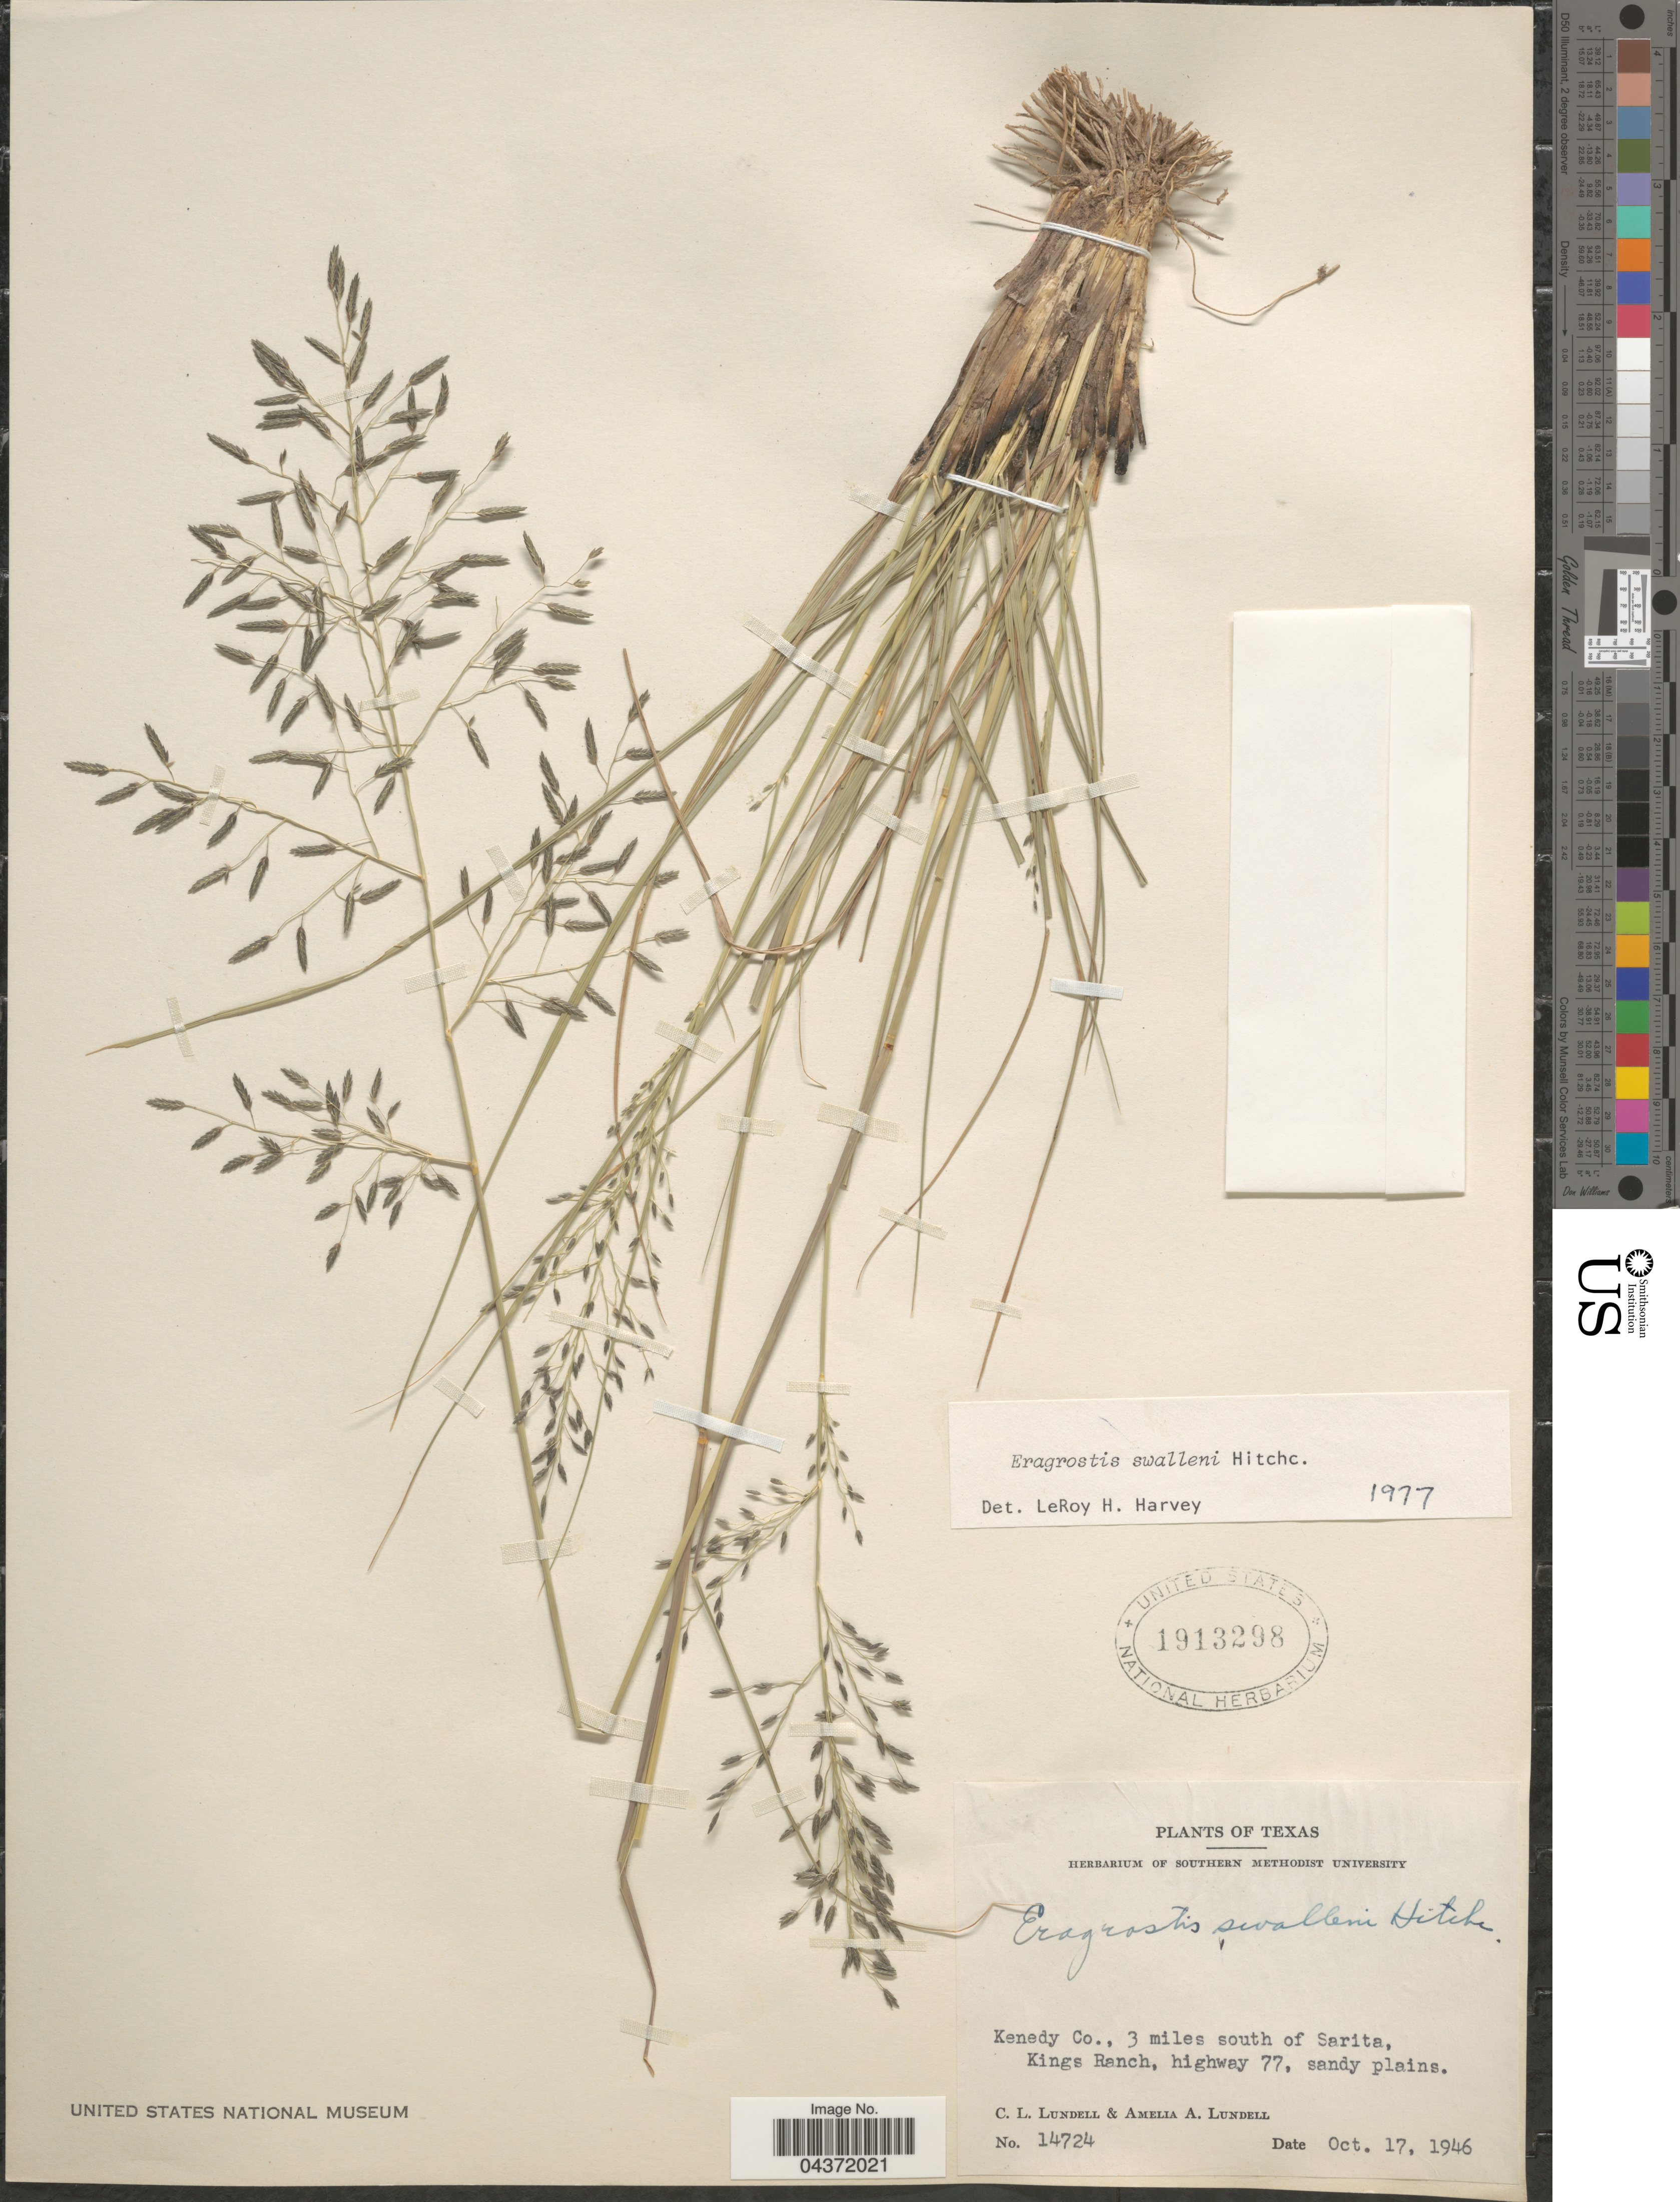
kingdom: Plantae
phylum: Tracheophyta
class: Liliopsida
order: Poales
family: Poaceae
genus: Eragrostis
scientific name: Eragrostis swallenii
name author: Hitchc.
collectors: C. L. Lundell & A. A. Lundell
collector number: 14724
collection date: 1946-10-17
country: United States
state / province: Texas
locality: Kenedy Co., 3 miles south of Sarita, Kings Ranch, highway 77.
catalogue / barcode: US 1913298